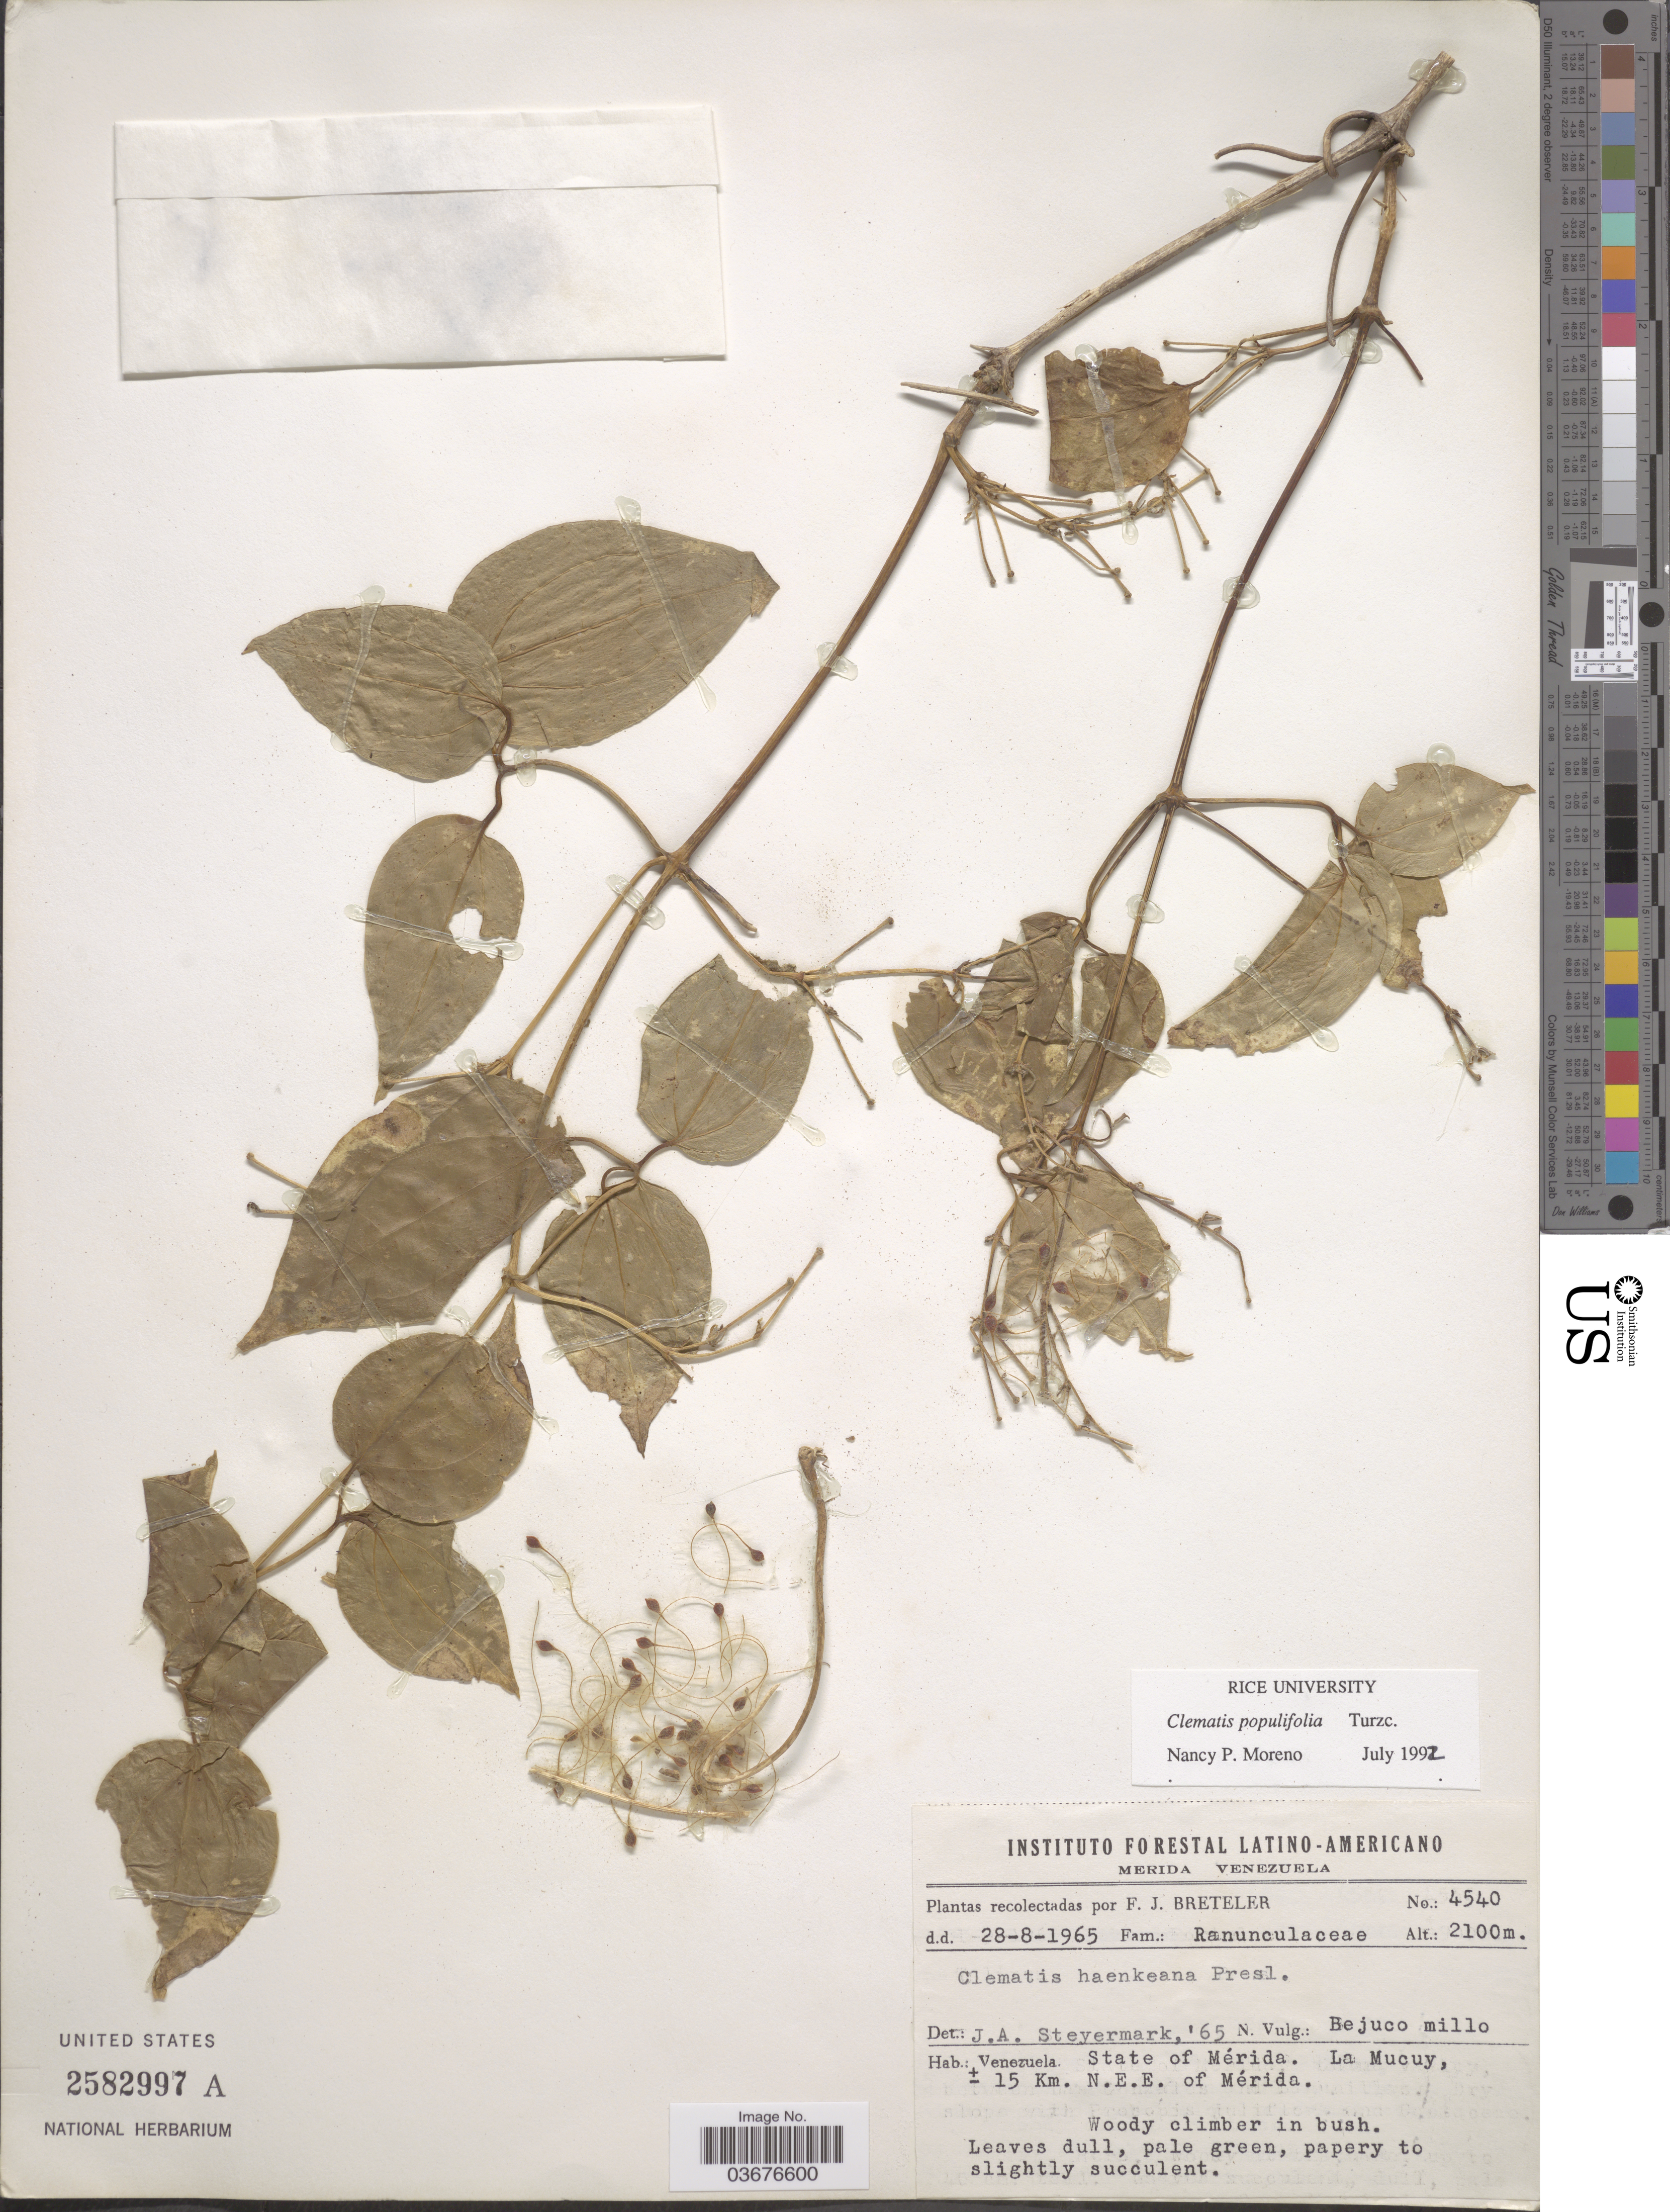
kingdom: Plantae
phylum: Tracheophyta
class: Magnoliopsida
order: Ranunculales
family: Ranunculaceae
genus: Clematis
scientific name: Clematis populifolia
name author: Turcz.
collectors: F. J. Breteler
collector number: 4540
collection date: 1965-08-28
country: Venezuela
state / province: Mérida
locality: State of Mérida. La Mucuy, ± 15 km. N.E.E of Mérida.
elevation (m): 2100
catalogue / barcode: US 2582997A